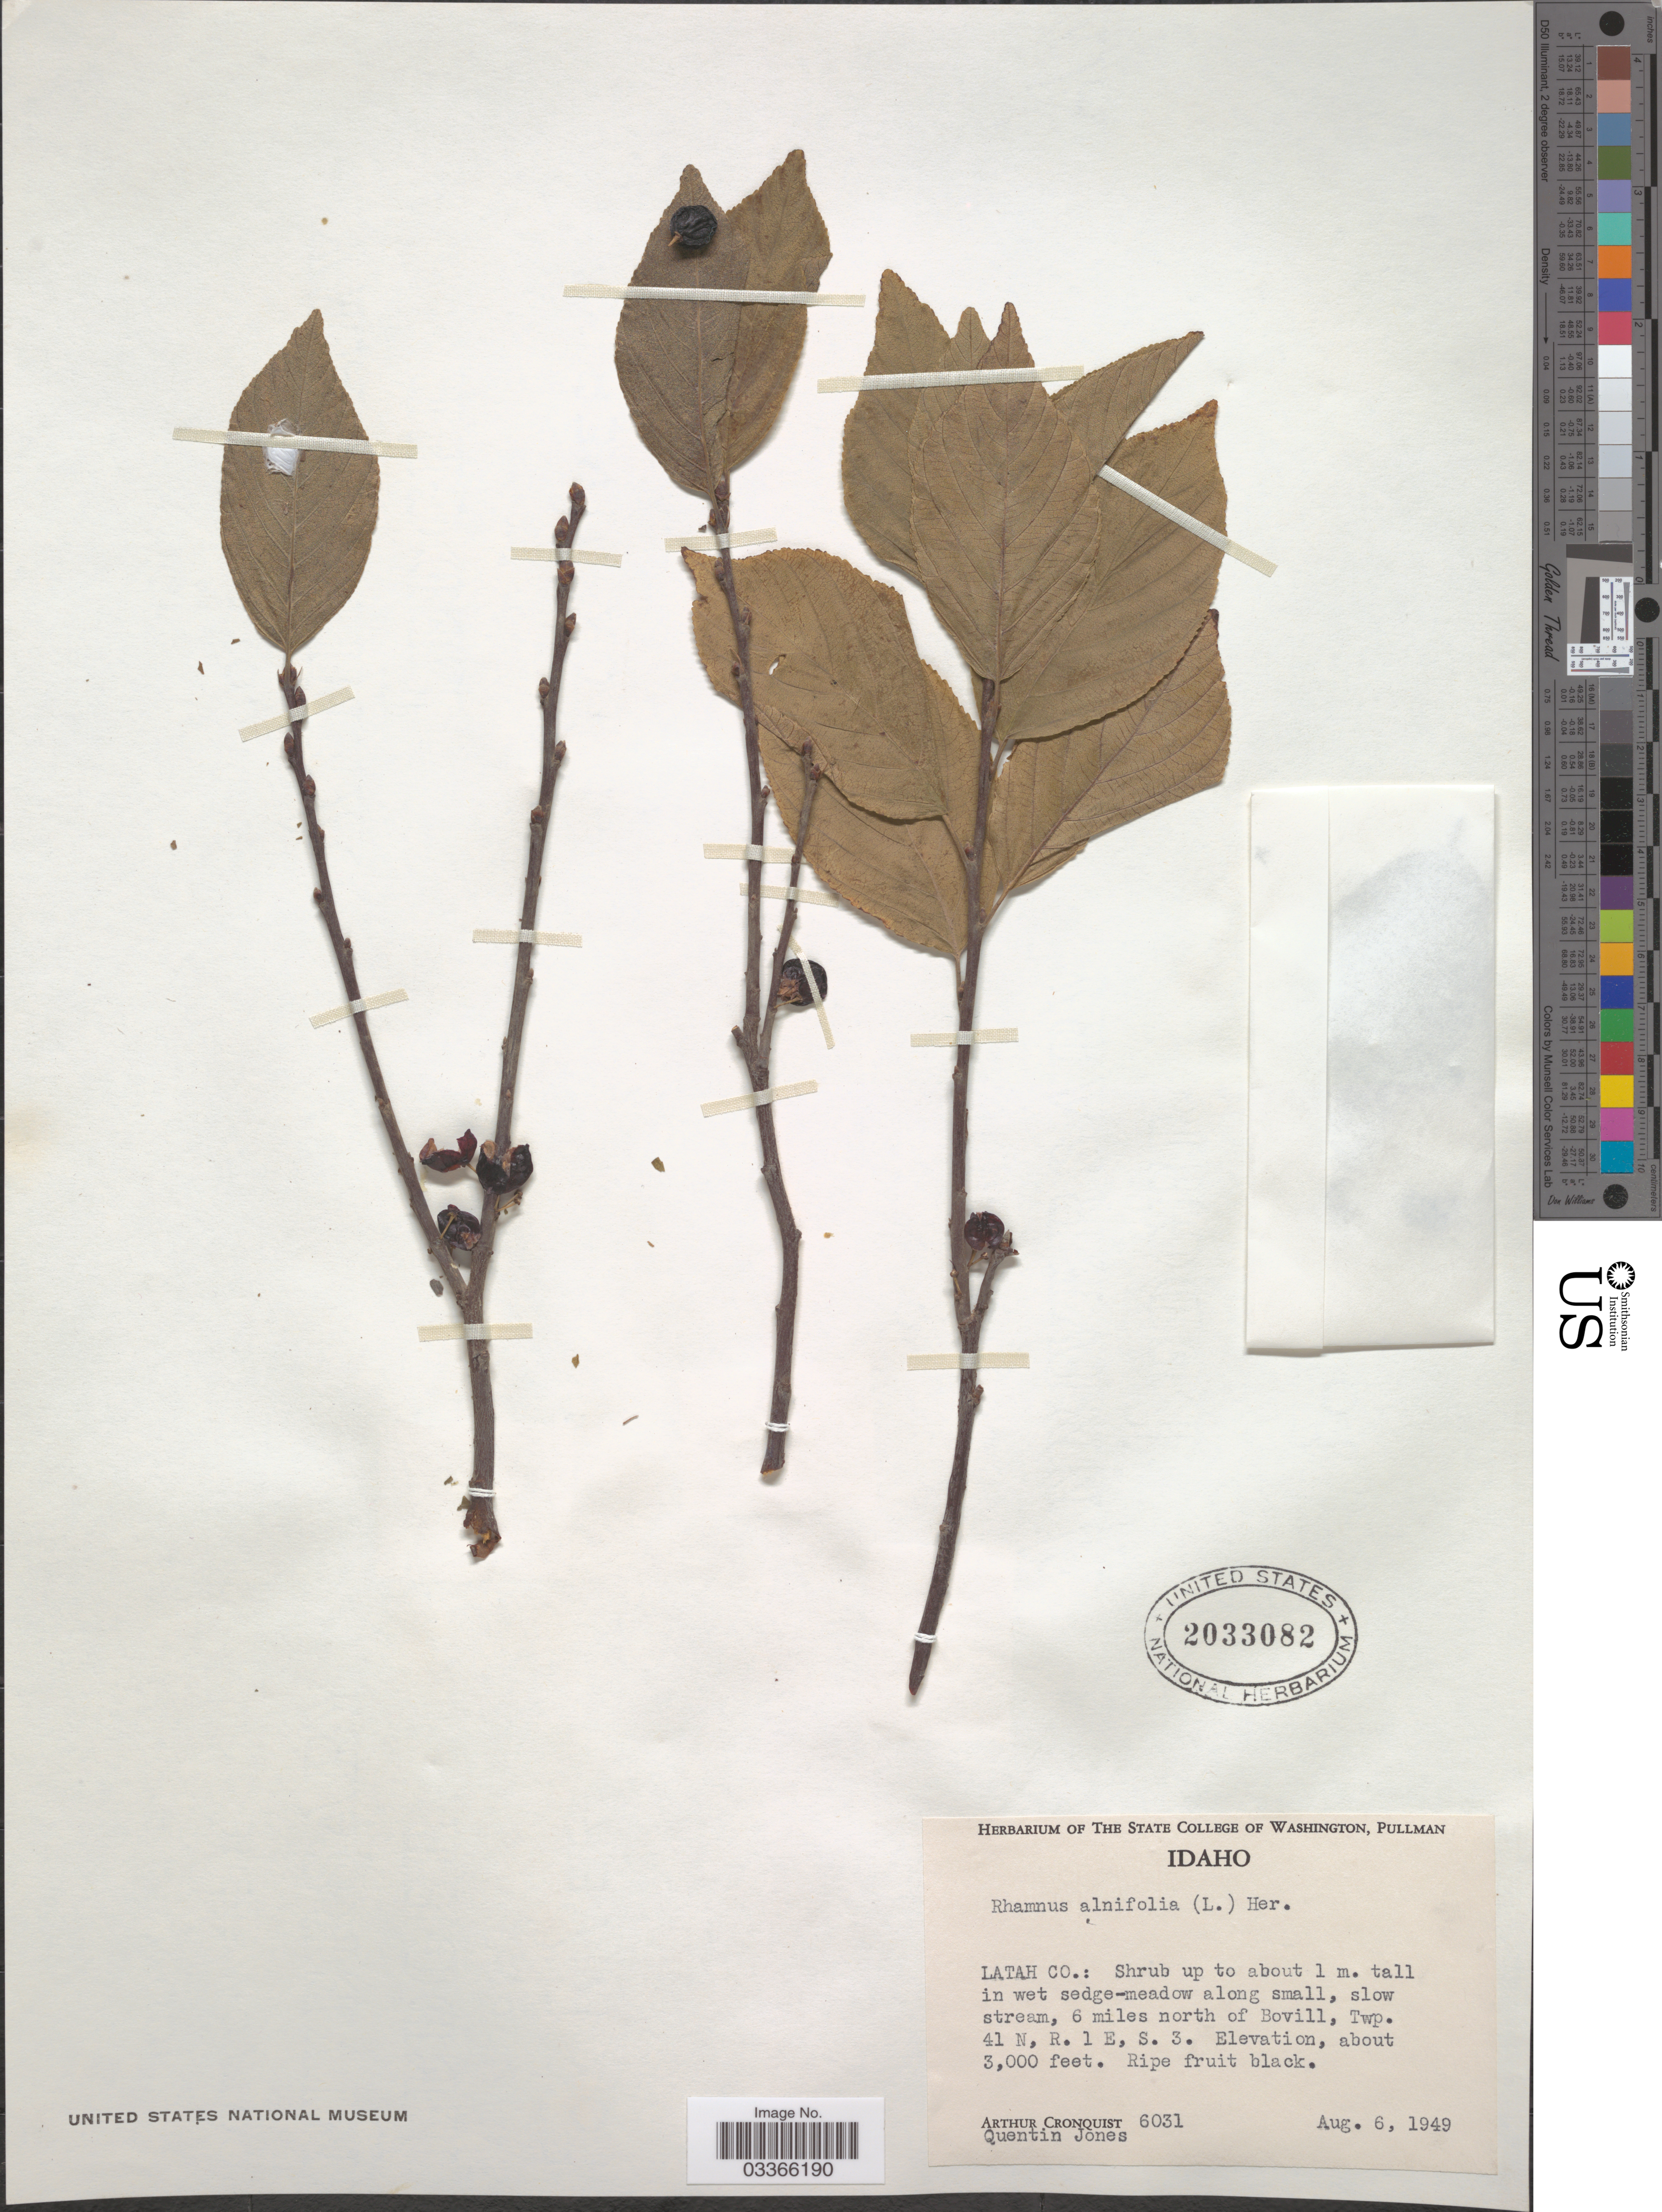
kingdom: Plantae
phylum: Tracheophyta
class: Magnoliopsida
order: Rosales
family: Rhamnaceae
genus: Rhamnus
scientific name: Rhamnus alnifolia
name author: L'Hér.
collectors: A. J. Cronquist & Q. Jones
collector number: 6031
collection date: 1949-08-06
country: United States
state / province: Idaho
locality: Latah Co, 6 miles north of Bovill, Twp. 41 N, R.1E, S.3.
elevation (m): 914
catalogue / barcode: US 2033082